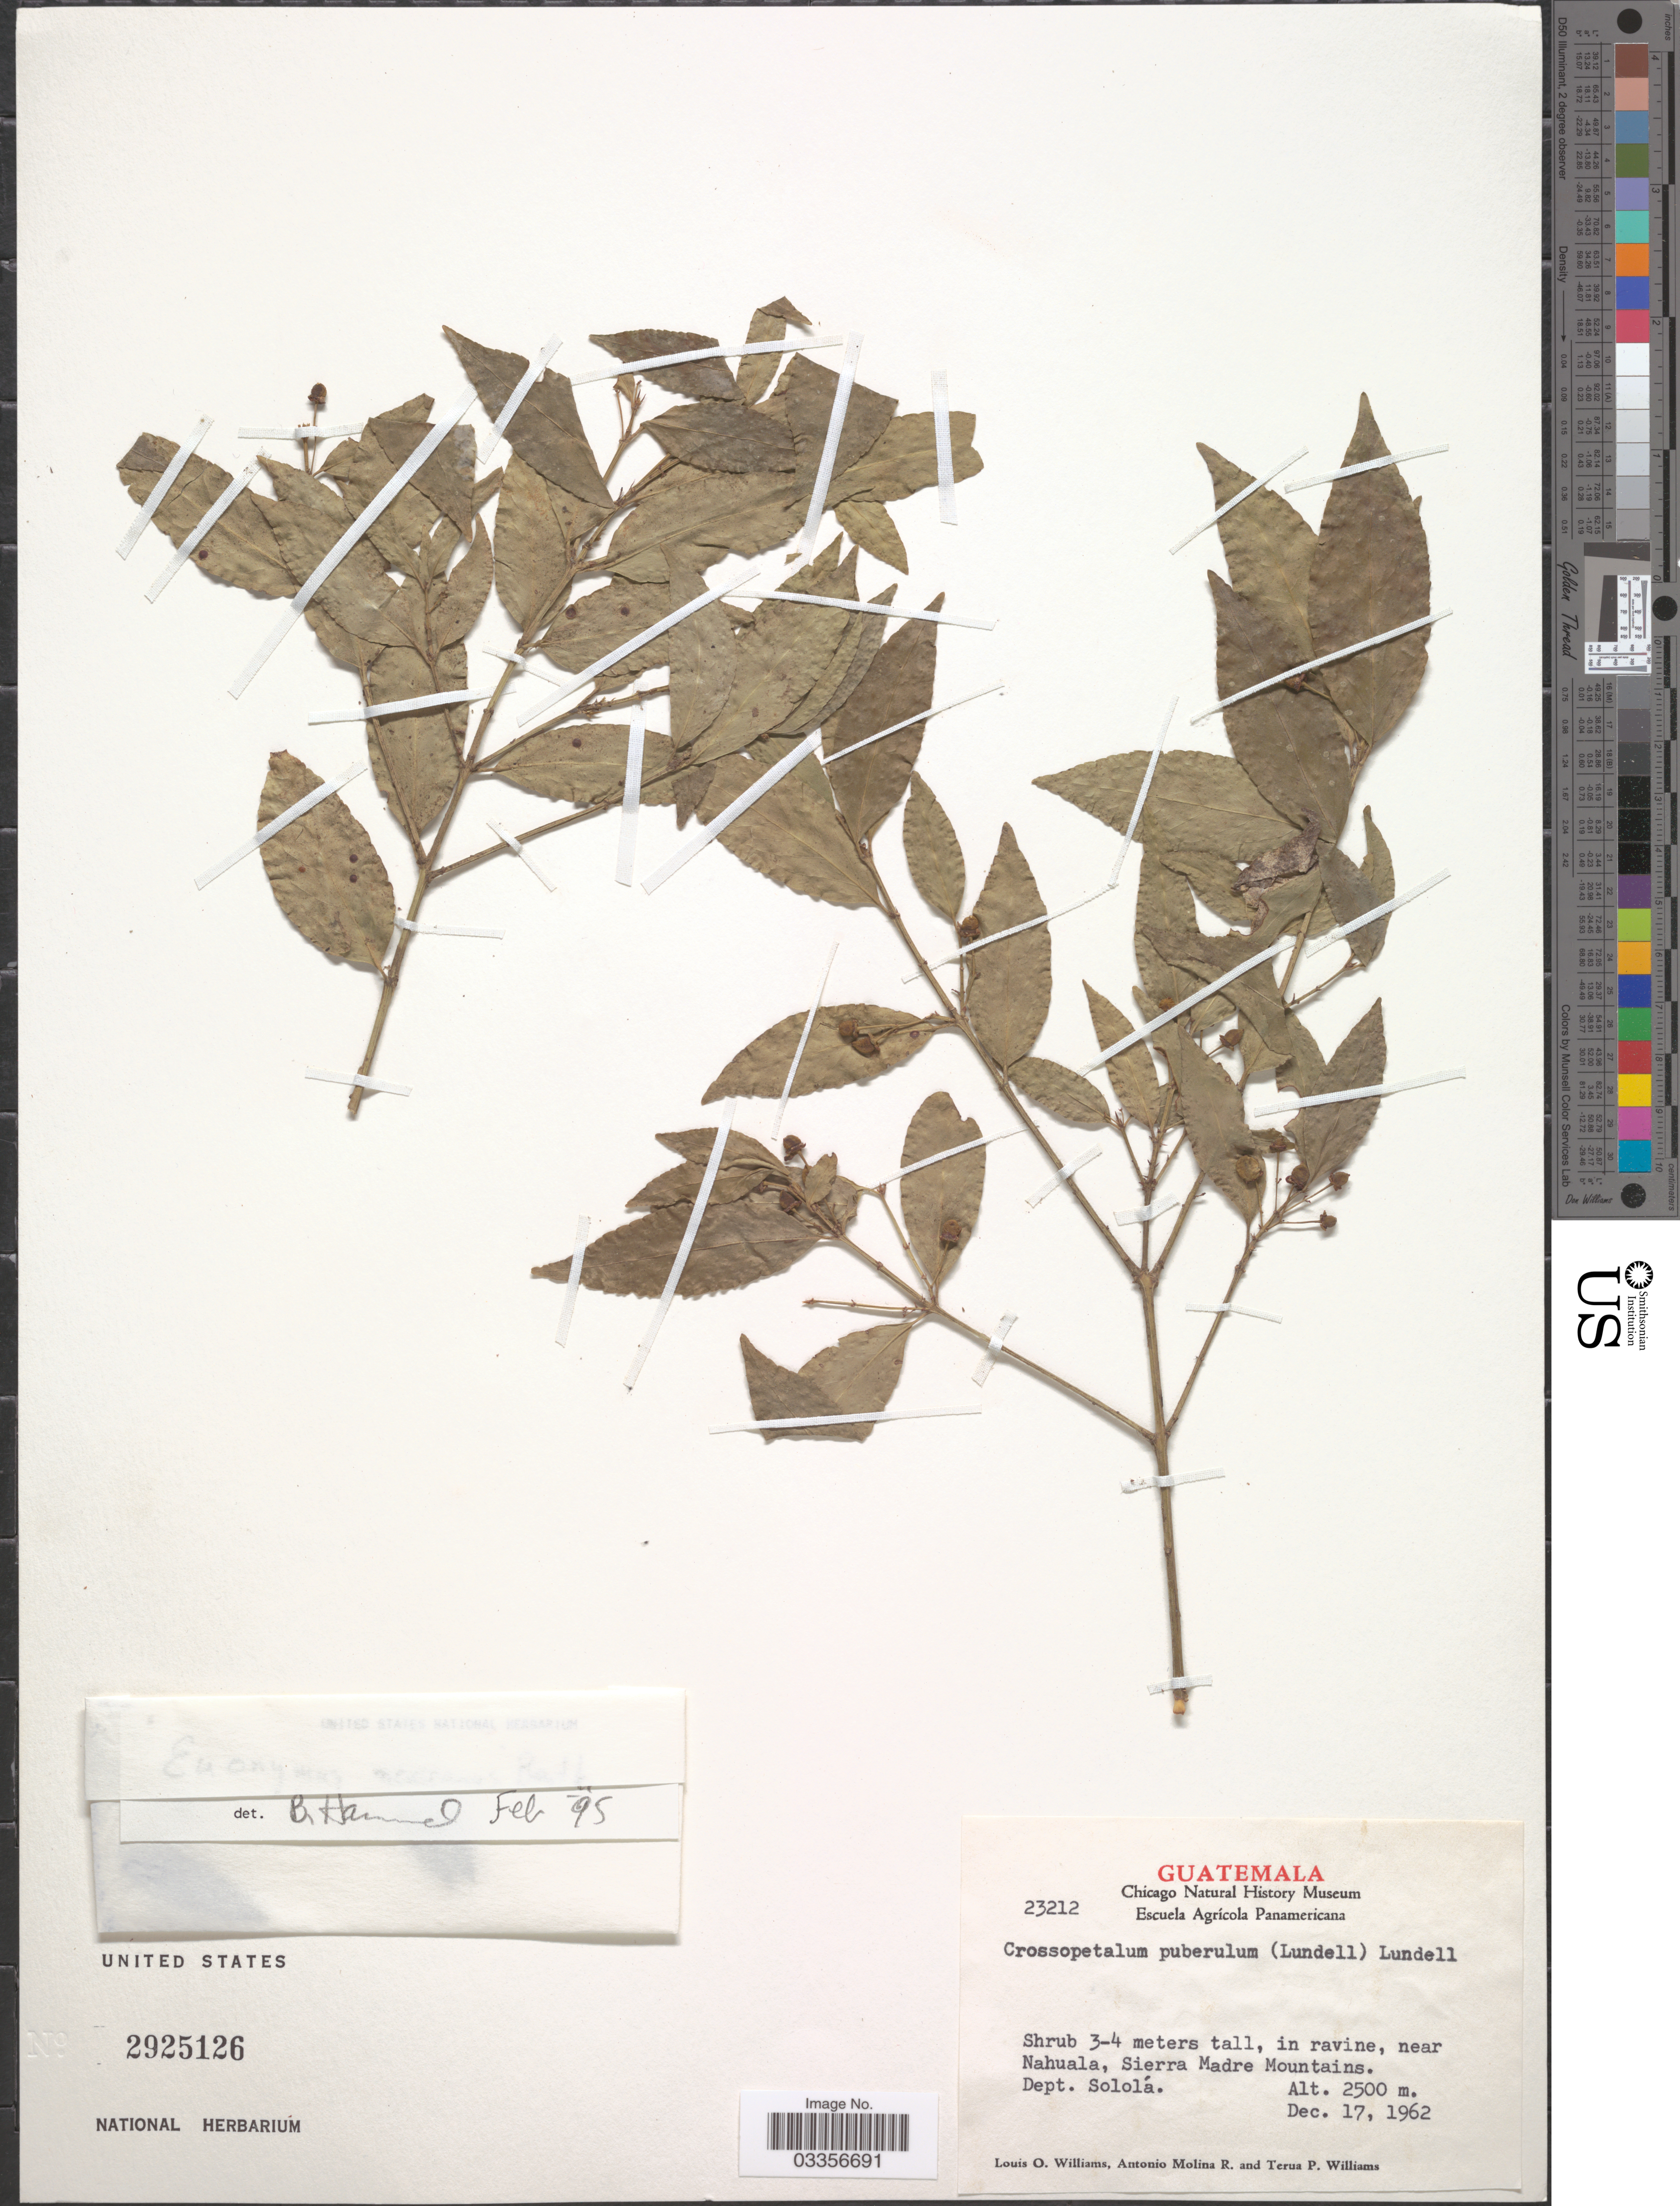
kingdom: Plantae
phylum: Tracheophyta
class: Magnoliopsida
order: Celastrales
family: Celastraceae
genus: Crossopetalum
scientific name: Crossopetalum parviflorum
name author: L.O. Williams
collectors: L. O. Williams, A. Molina R. & T. Williams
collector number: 23212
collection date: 1962-12-17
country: Guatemala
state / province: Sololá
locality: Near Nahuala, Sierra Madre Mountains, Dept. Sololá.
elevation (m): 2500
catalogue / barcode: US 2925126